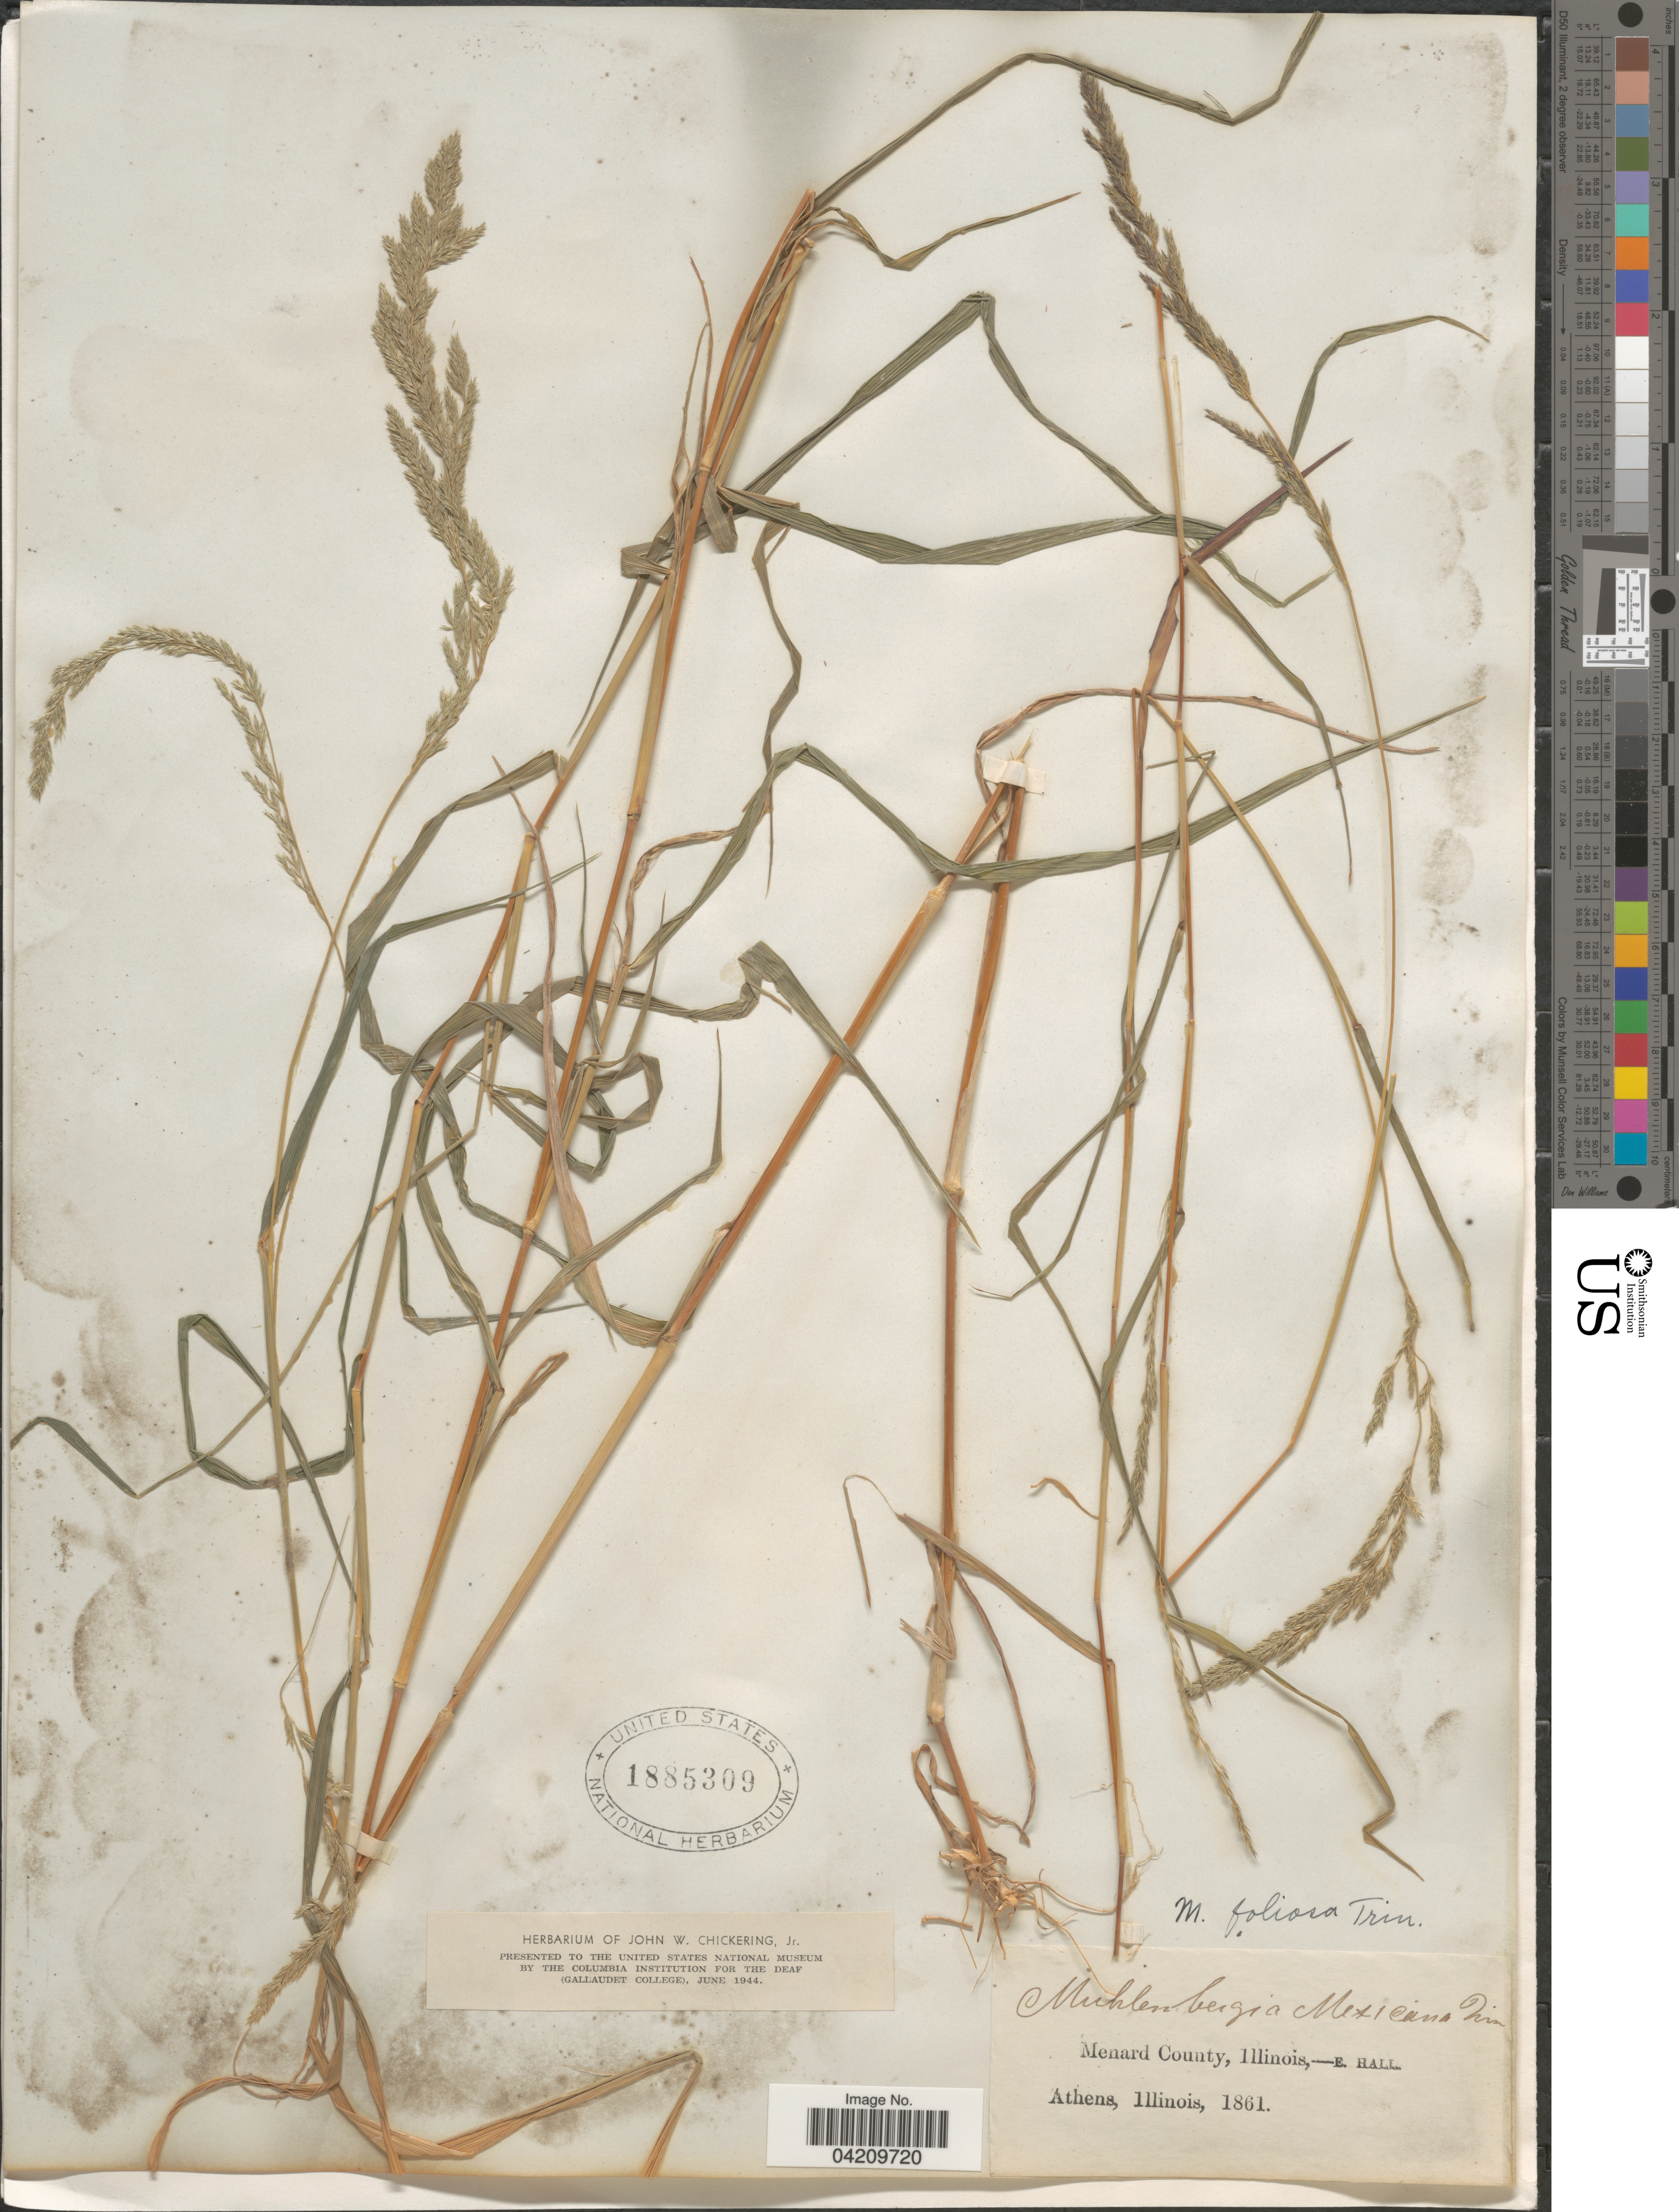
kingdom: Plantae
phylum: Tracheophyta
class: Liliopsida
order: Poales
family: Poaceae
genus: Muhlenbergia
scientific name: Muhlenbergia mexicana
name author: (L.) Trin.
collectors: E. Hall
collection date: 1861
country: United States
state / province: Illinois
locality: Menard County. Athens.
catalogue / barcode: US 1885309